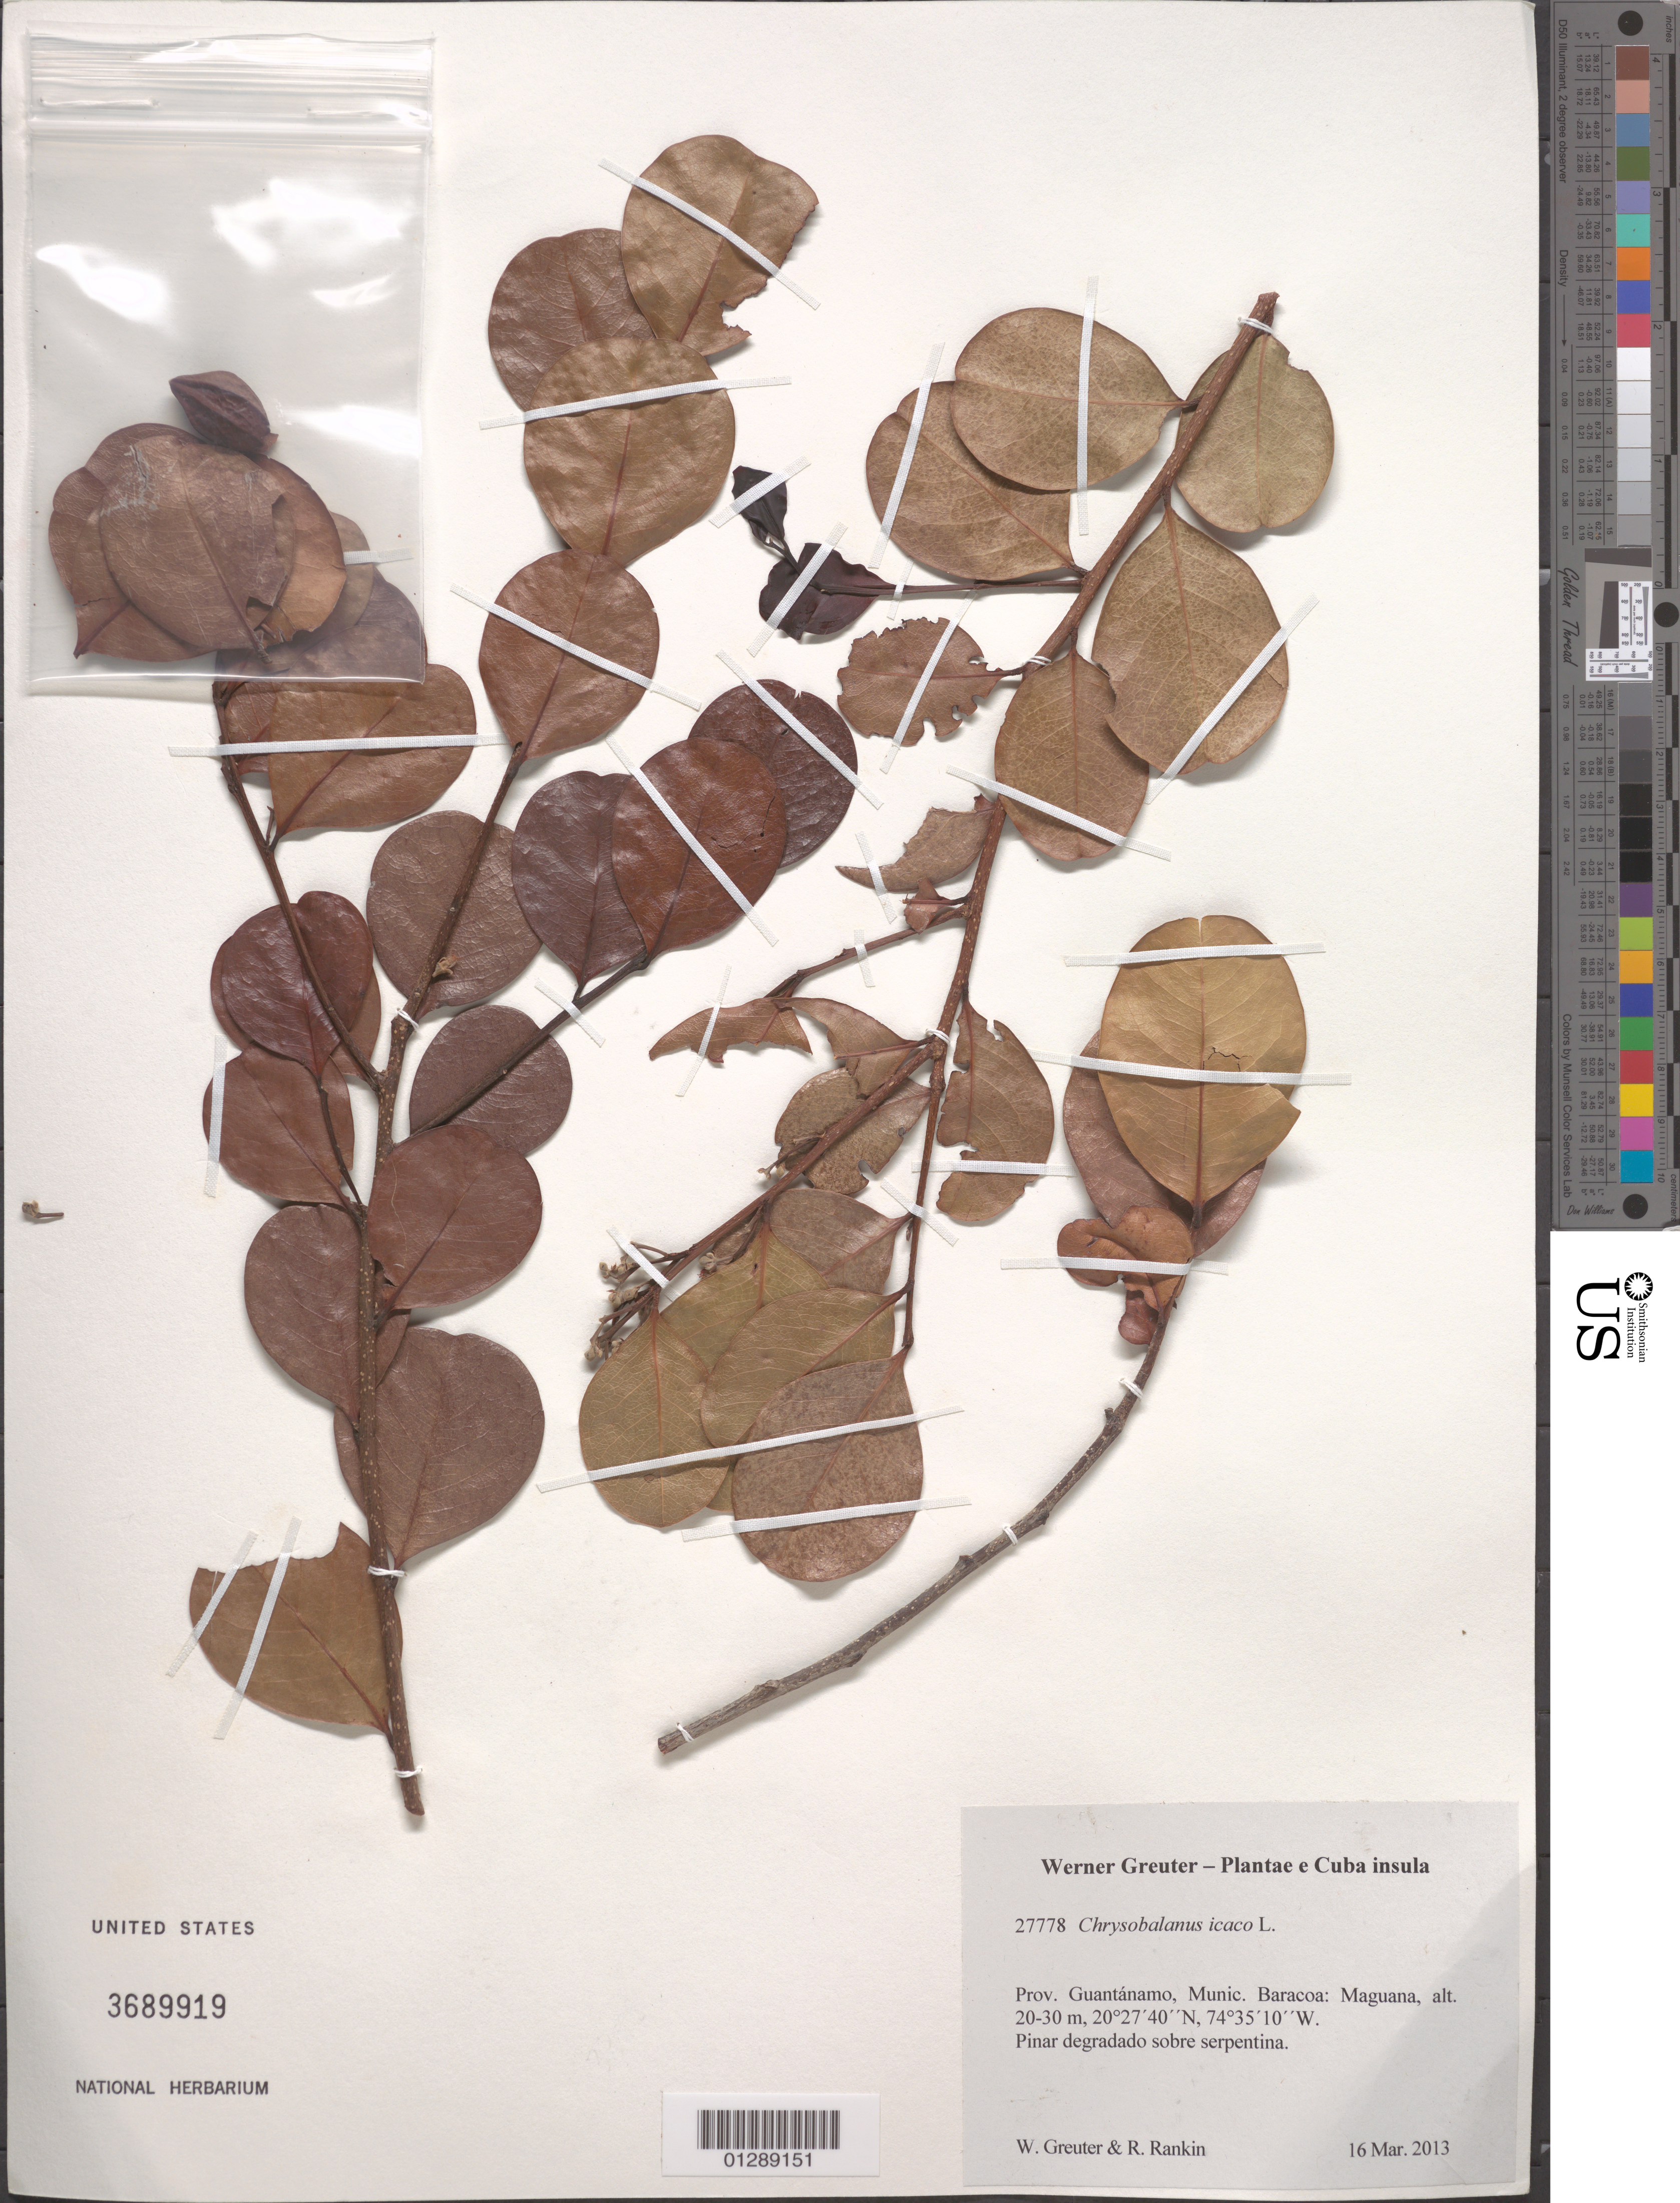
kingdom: Plantae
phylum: Tracheophyta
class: Magnoliopsida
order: Malpighiales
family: Chrysobalanaceae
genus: Chrysobalanus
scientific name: Chrysobalanus icaco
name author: L.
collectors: W. R. Greuter & R. Rankin Rodriguez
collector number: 27778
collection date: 2013-03-16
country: Cuba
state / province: Guantanamo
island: Cuba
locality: Munic. Baracoa: Maguana.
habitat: Pinar degradado sobre serpentina.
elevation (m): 20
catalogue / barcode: US 3689919